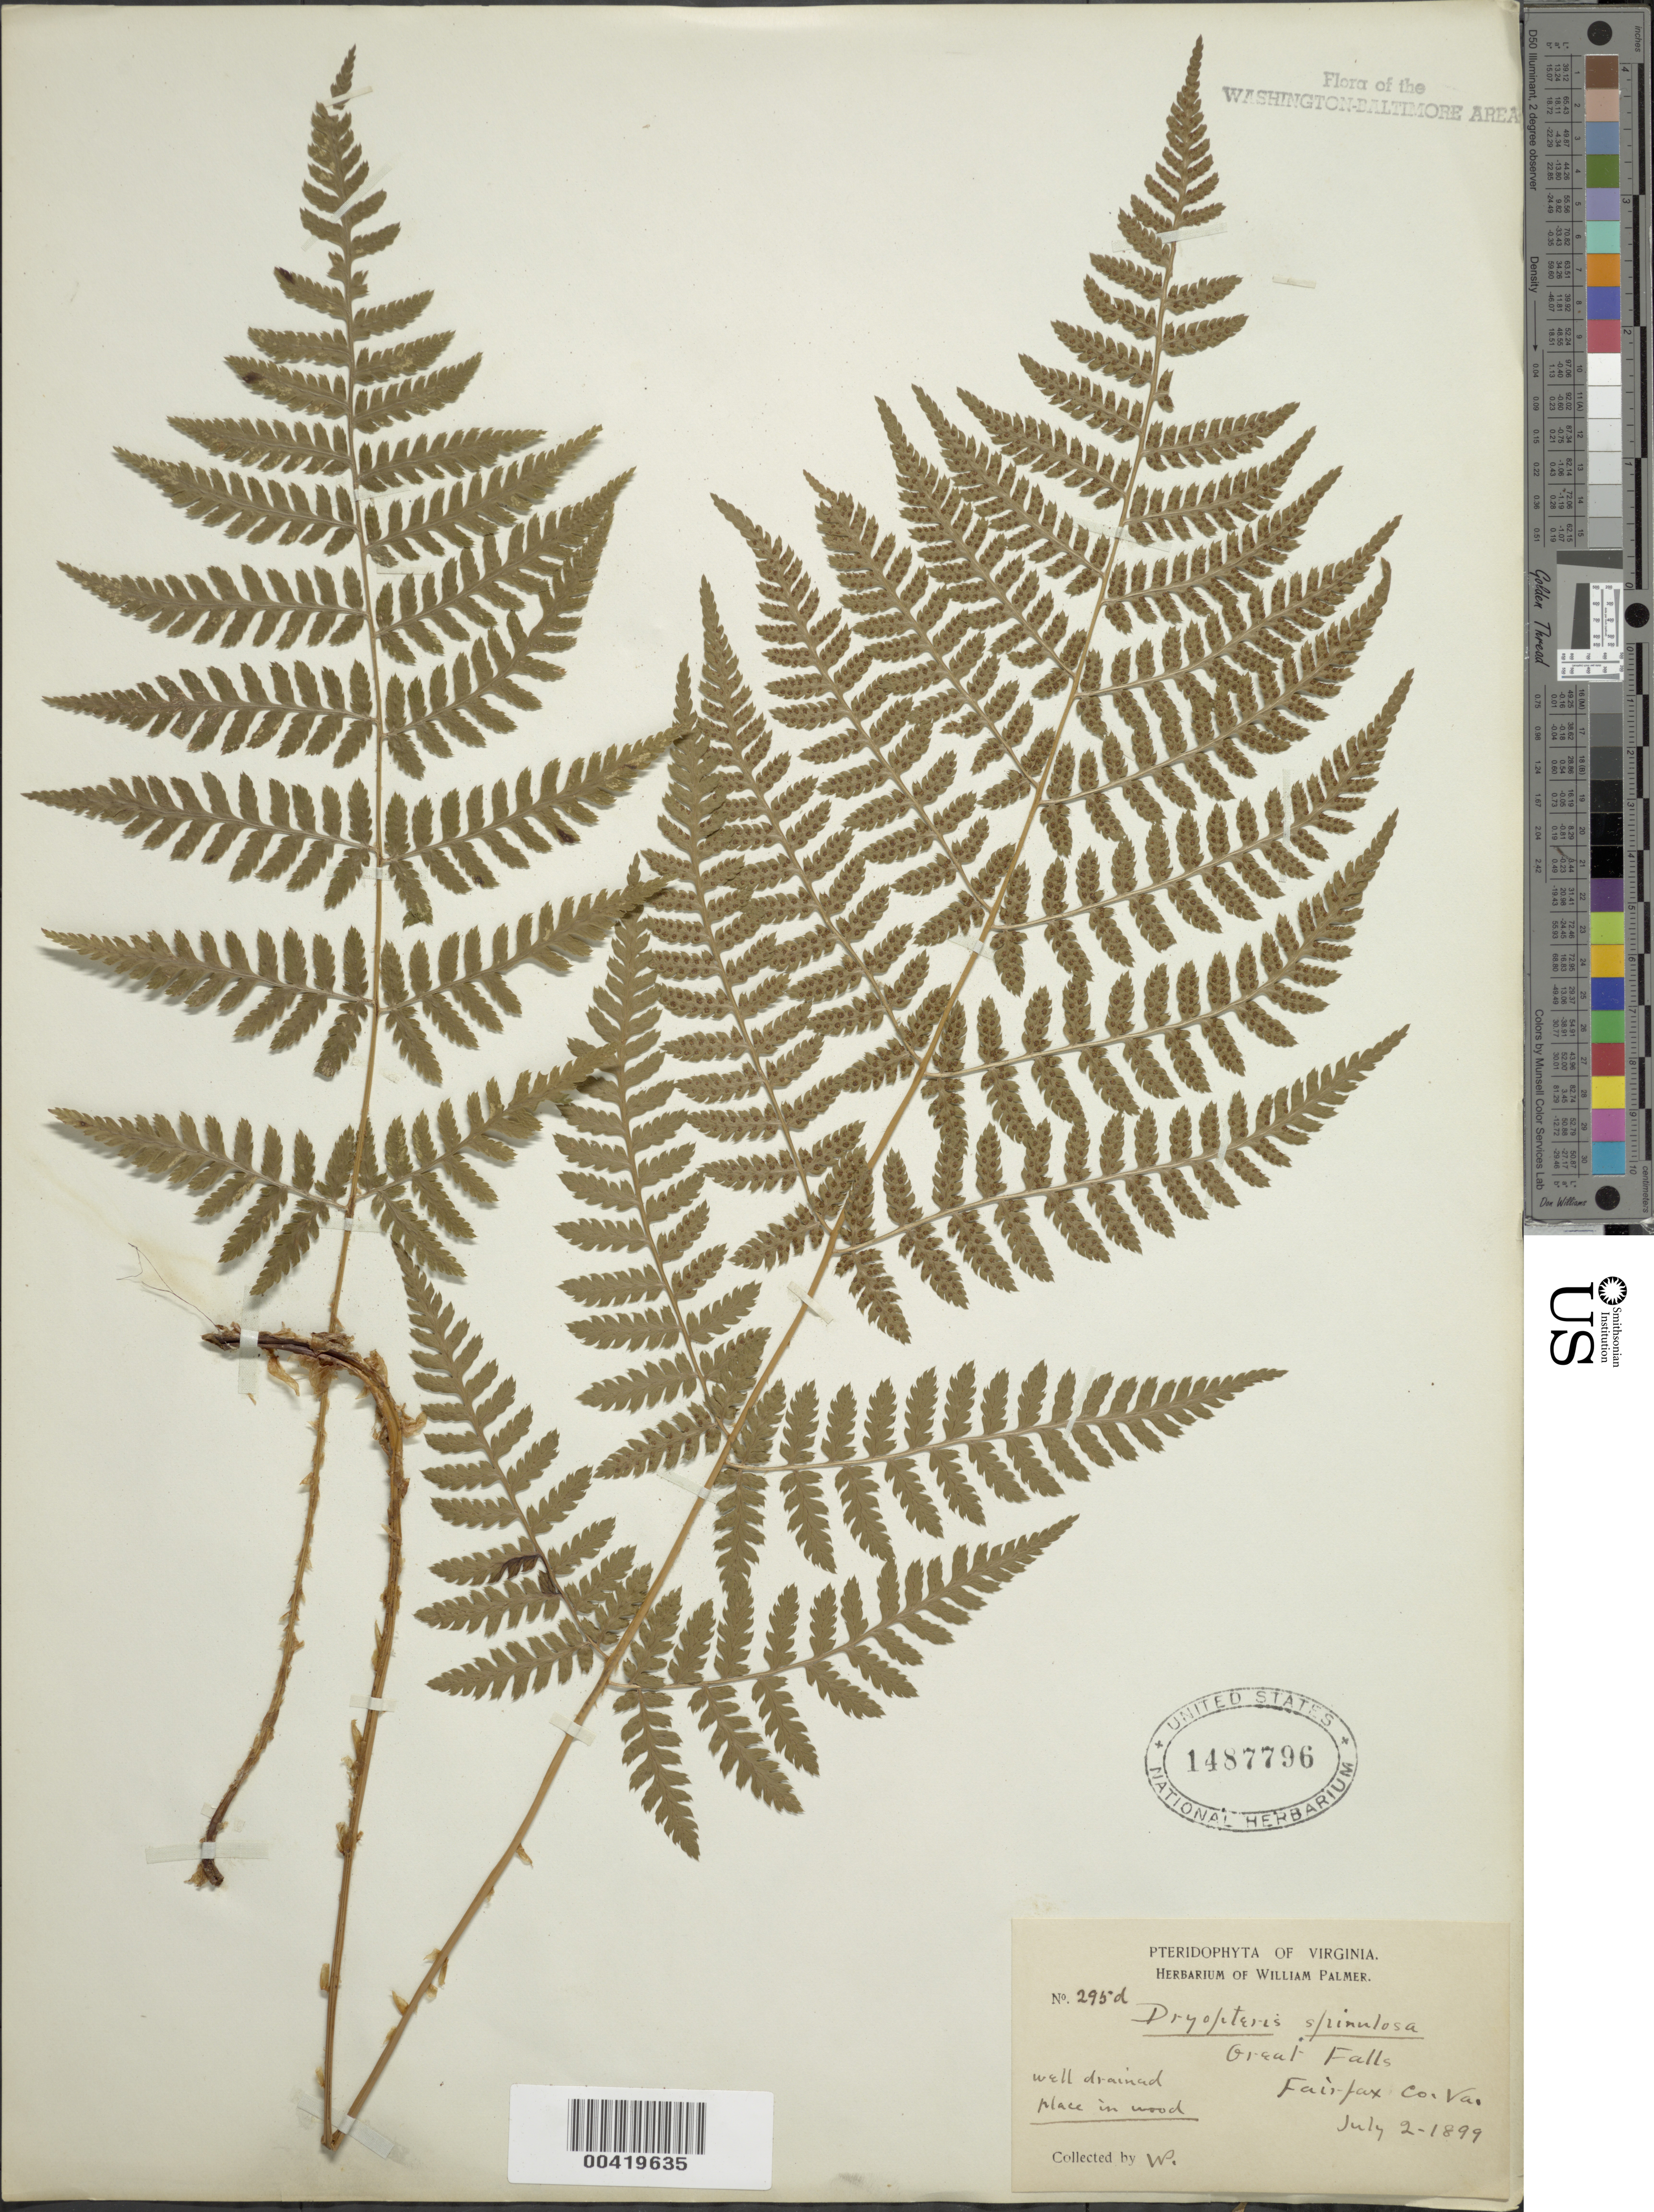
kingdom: Plantae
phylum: Tracheophyta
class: Polypodiopsida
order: Polypodiales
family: Dryopteridaceae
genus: Dryopteris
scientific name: Dryopteris carthusiana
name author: (Villars) H.P. Fuchs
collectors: W. Palmer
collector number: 295D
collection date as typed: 02 Jul 1899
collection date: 1899-07-02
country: United States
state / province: Virginia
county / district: Fairfax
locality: Great Falls C. and O. Canal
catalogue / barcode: US 1487796